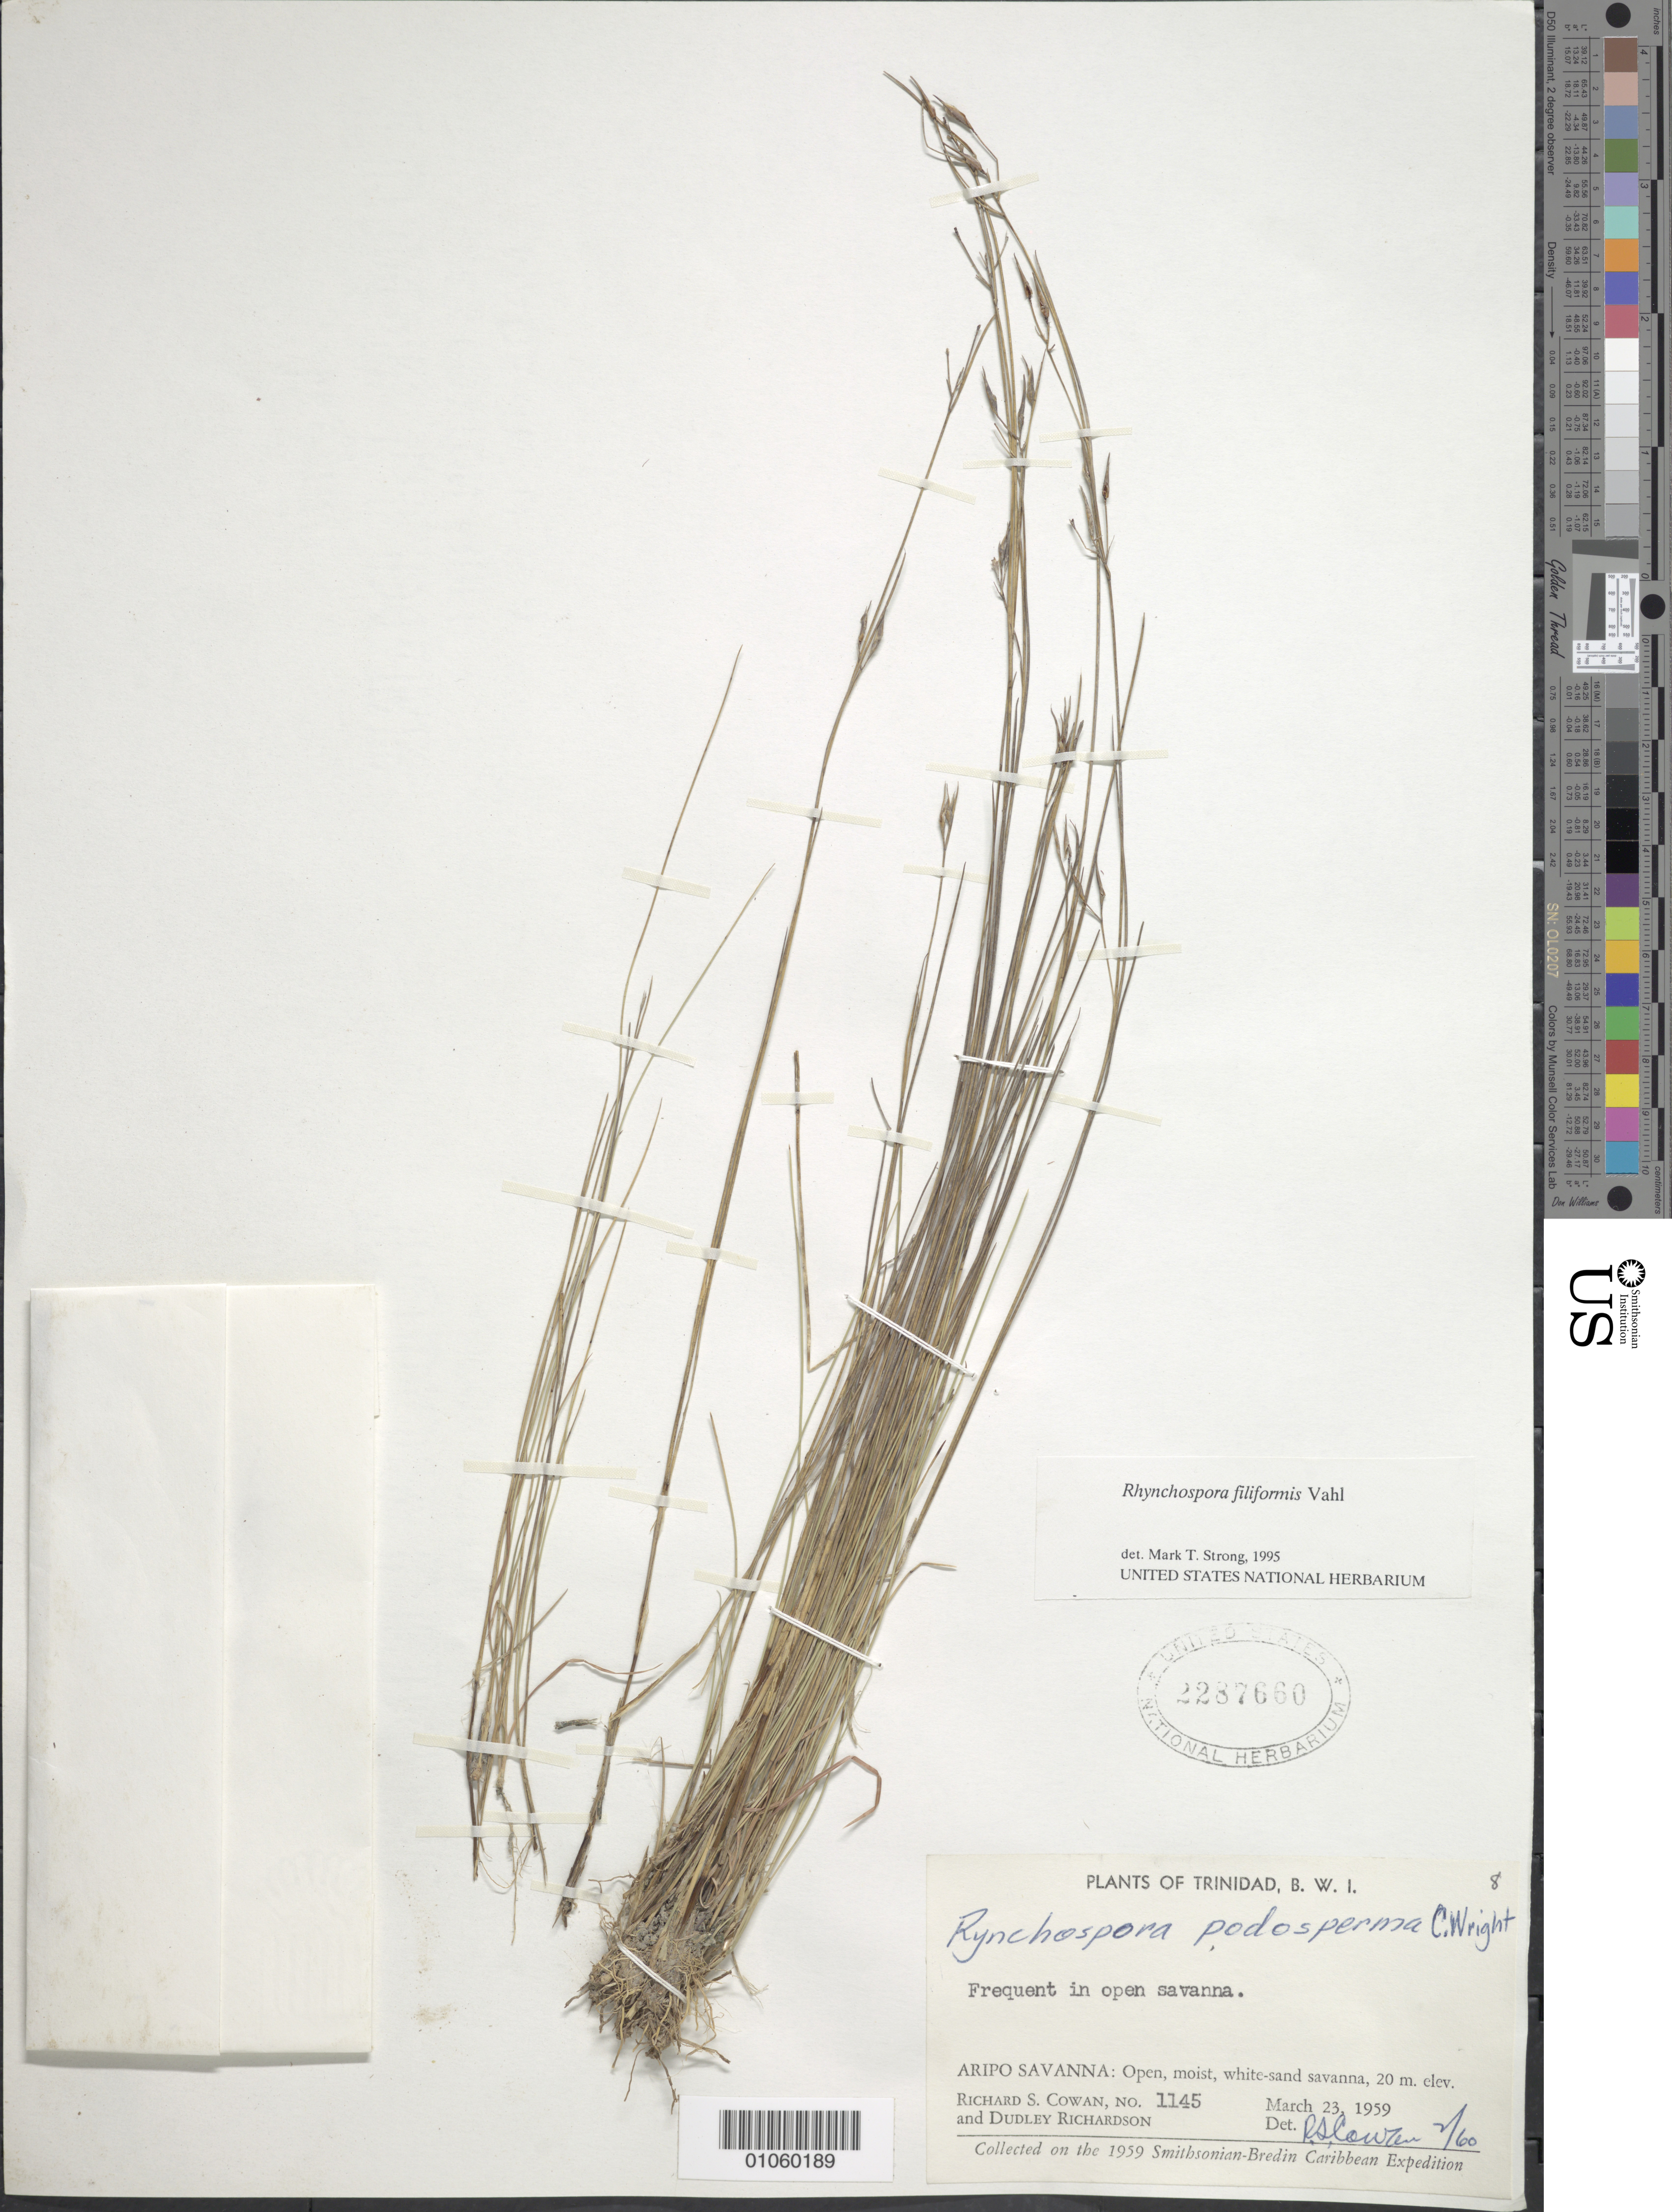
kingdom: Plantae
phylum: Tracheophyta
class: Liliopsida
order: Poales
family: Cyperaceae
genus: Rhynchospora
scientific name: Rhynchospora filiformis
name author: Vahl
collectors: R. S. Cowan & D. Richardson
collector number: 1145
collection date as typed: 23 Mar 1959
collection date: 1959-03-23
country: Trinidad and Tobago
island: Trinidad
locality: Aripo Savanna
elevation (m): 20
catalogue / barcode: US 2287660